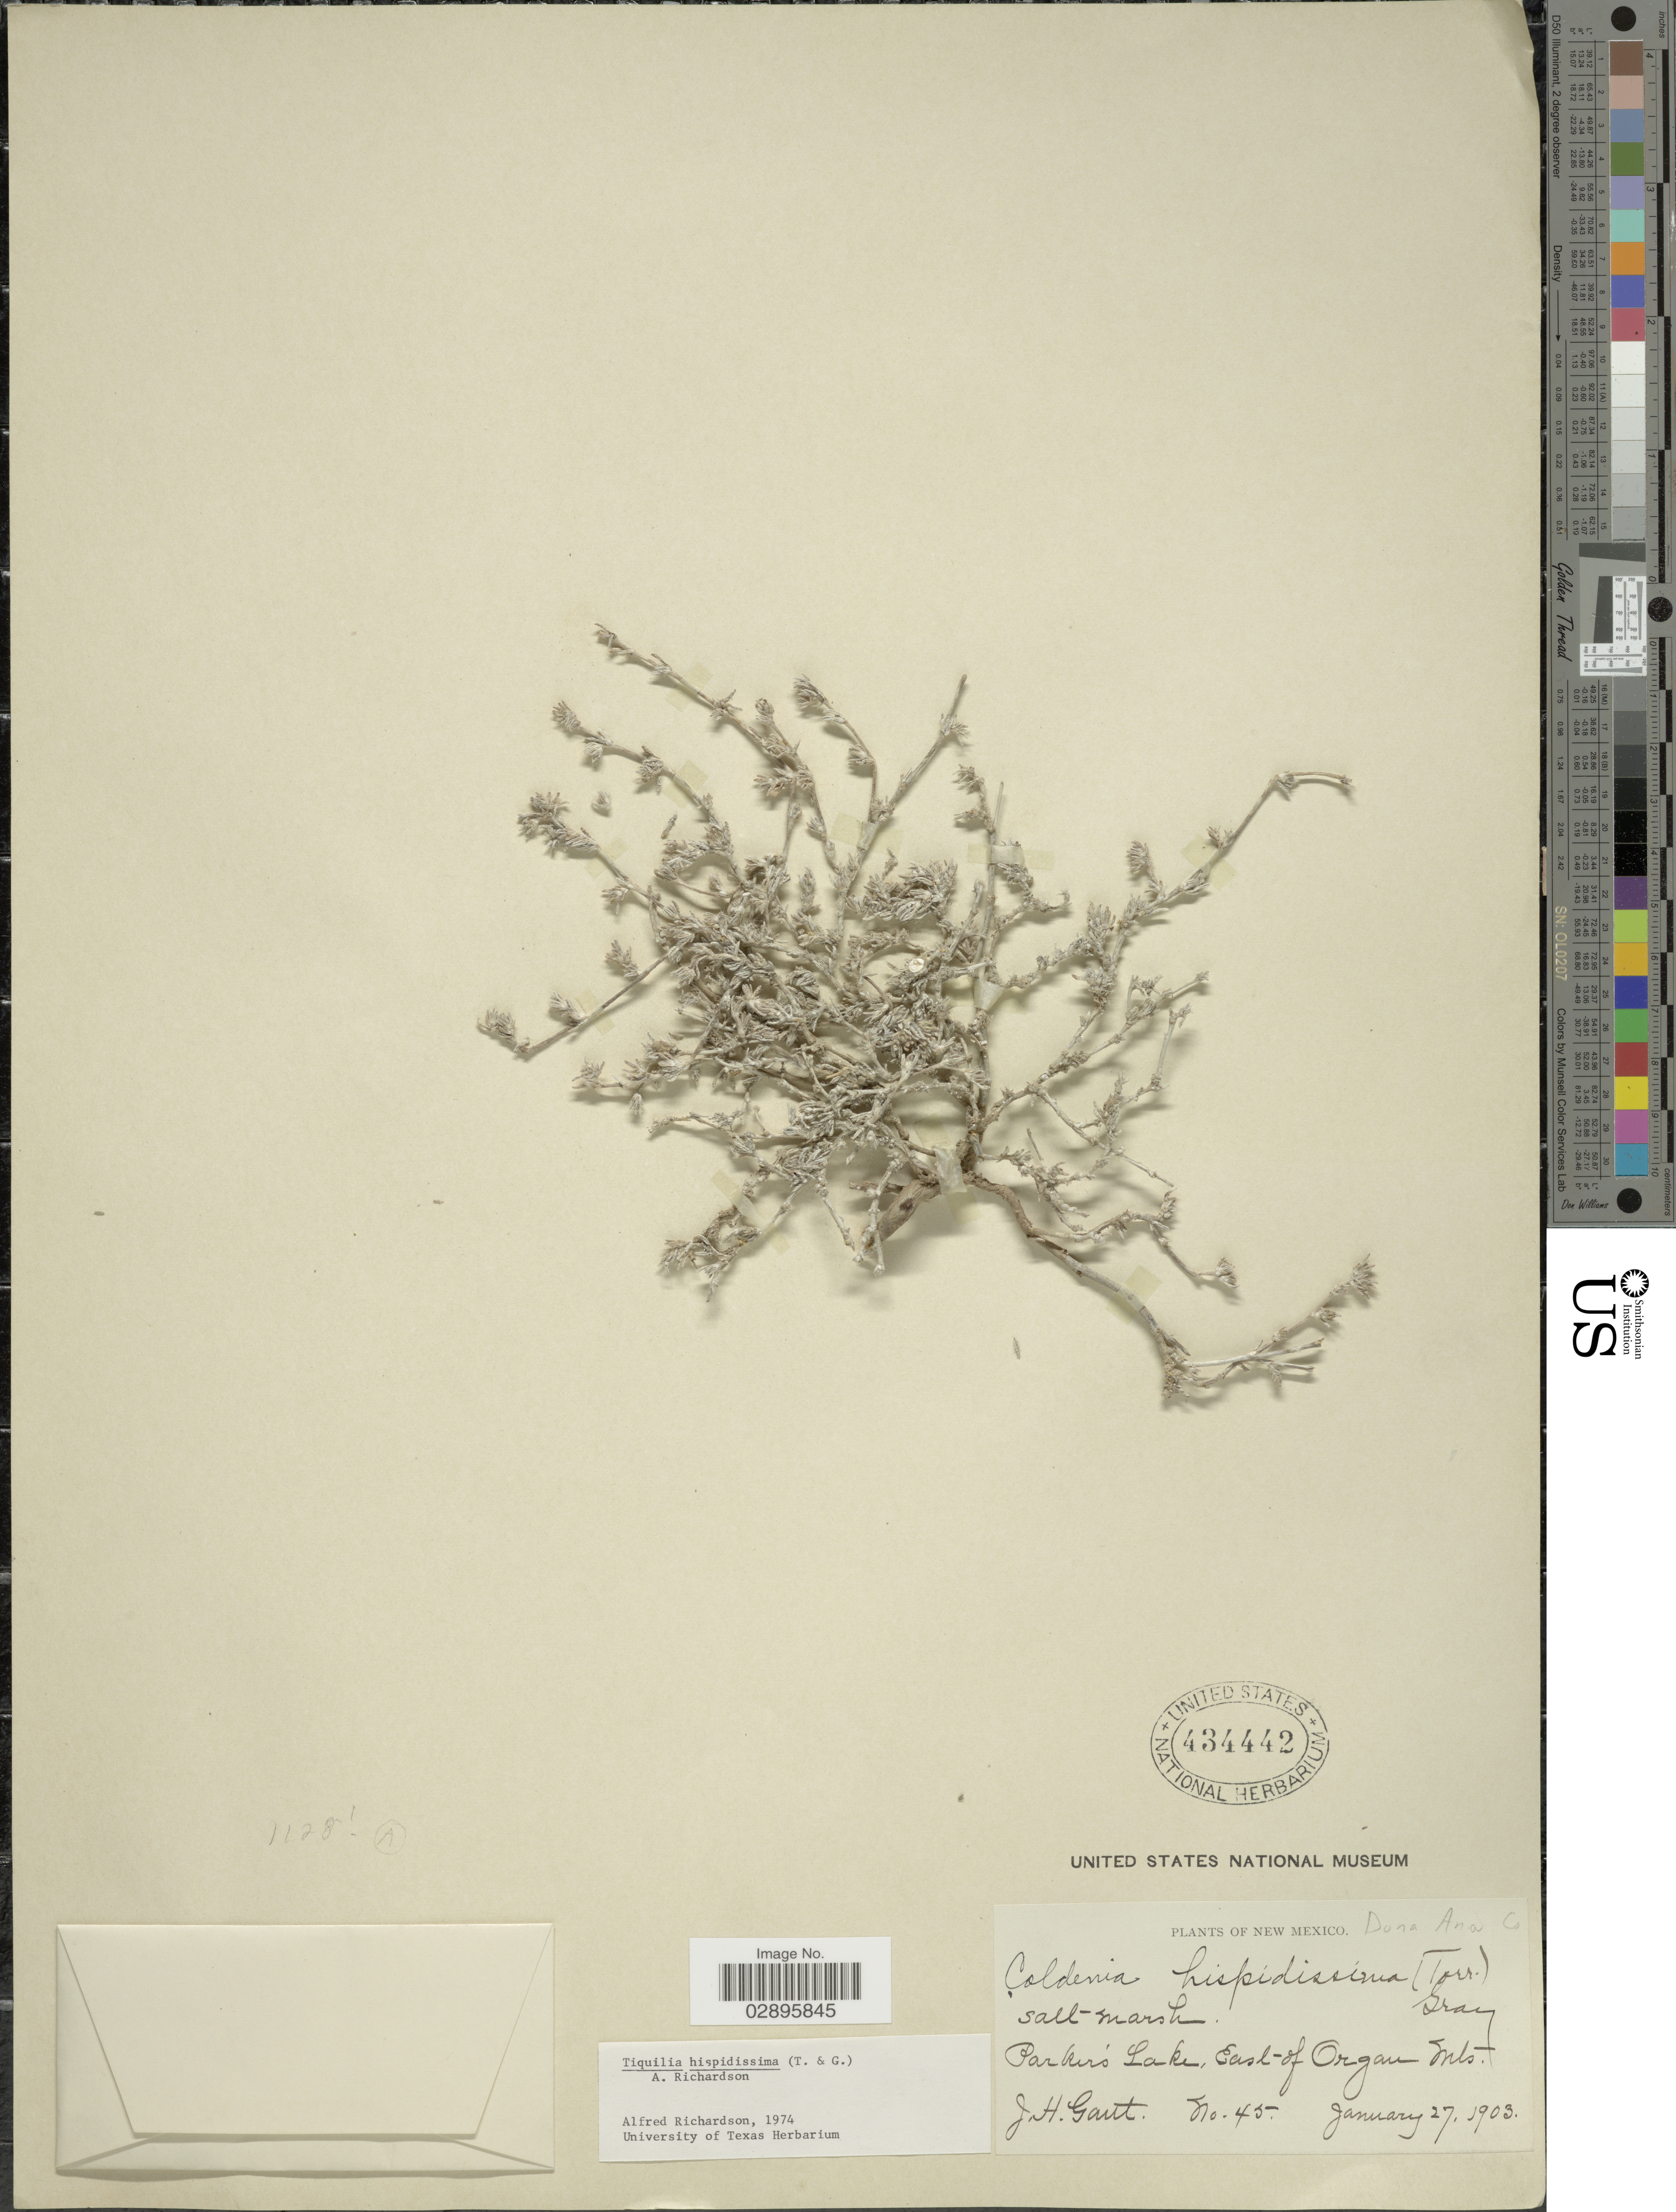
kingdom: Plantae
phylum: Tracheophyta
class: Magnoliopsida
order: Boraginales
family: Ehretiaceae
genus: Tiquilia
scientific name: Tiquilia hispidissima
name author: (Torr. & A. Gray) A.T. Richardson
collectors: J. Gant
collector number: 45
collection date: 1903-01-27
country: United States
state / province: New Mexico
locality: Dona Ana Co. Parkers' Lake, East of Organ Mts.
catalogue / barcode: US 434442